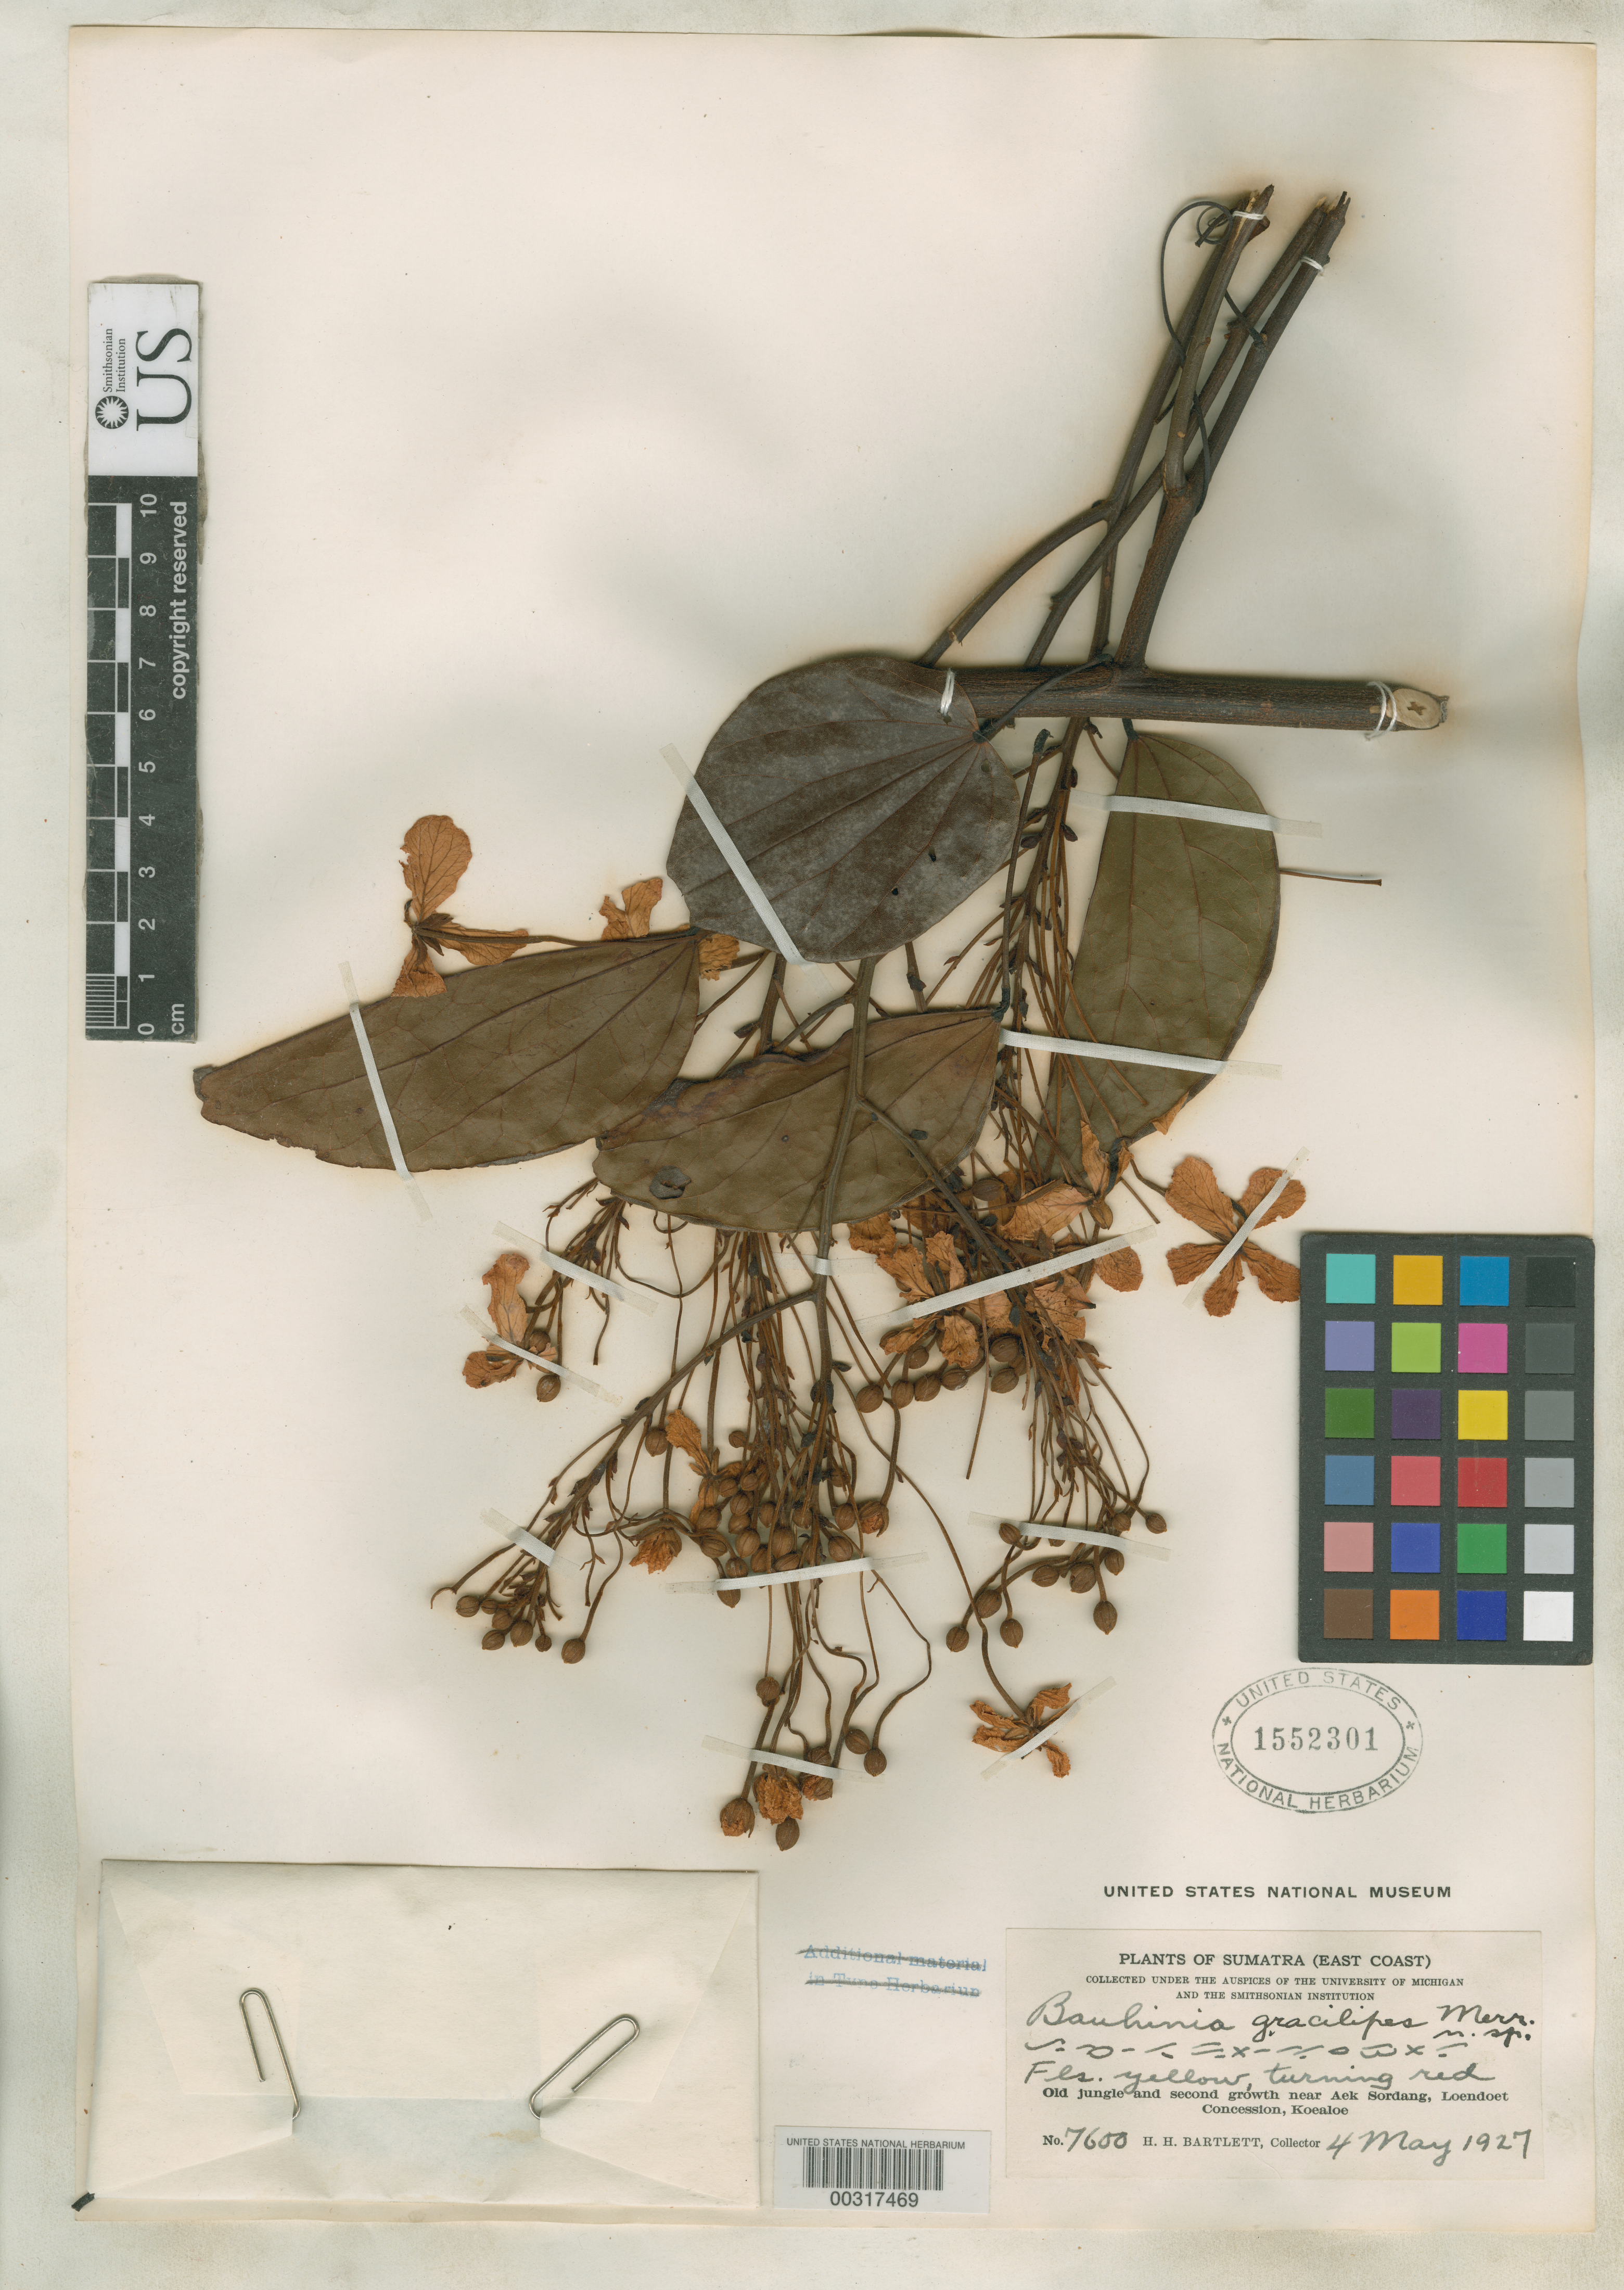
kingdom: Plantae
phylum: Tracheophyta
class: Magnoliopsida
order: Fabales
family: Fabaceae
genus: Bauhinia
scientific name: Bauhinia gracilipes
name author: Merr.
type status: Isotype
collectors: H. H. Bartlett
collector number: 7600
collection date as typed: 04 May 1927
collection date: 1927-05-04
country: Indonesia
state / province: Sumatra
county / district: Sumatera Utara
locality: Near Aek Sordang, Loendoet Concession, Koealoe.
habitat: Old jungle and second growth.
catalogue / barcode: US 1552301